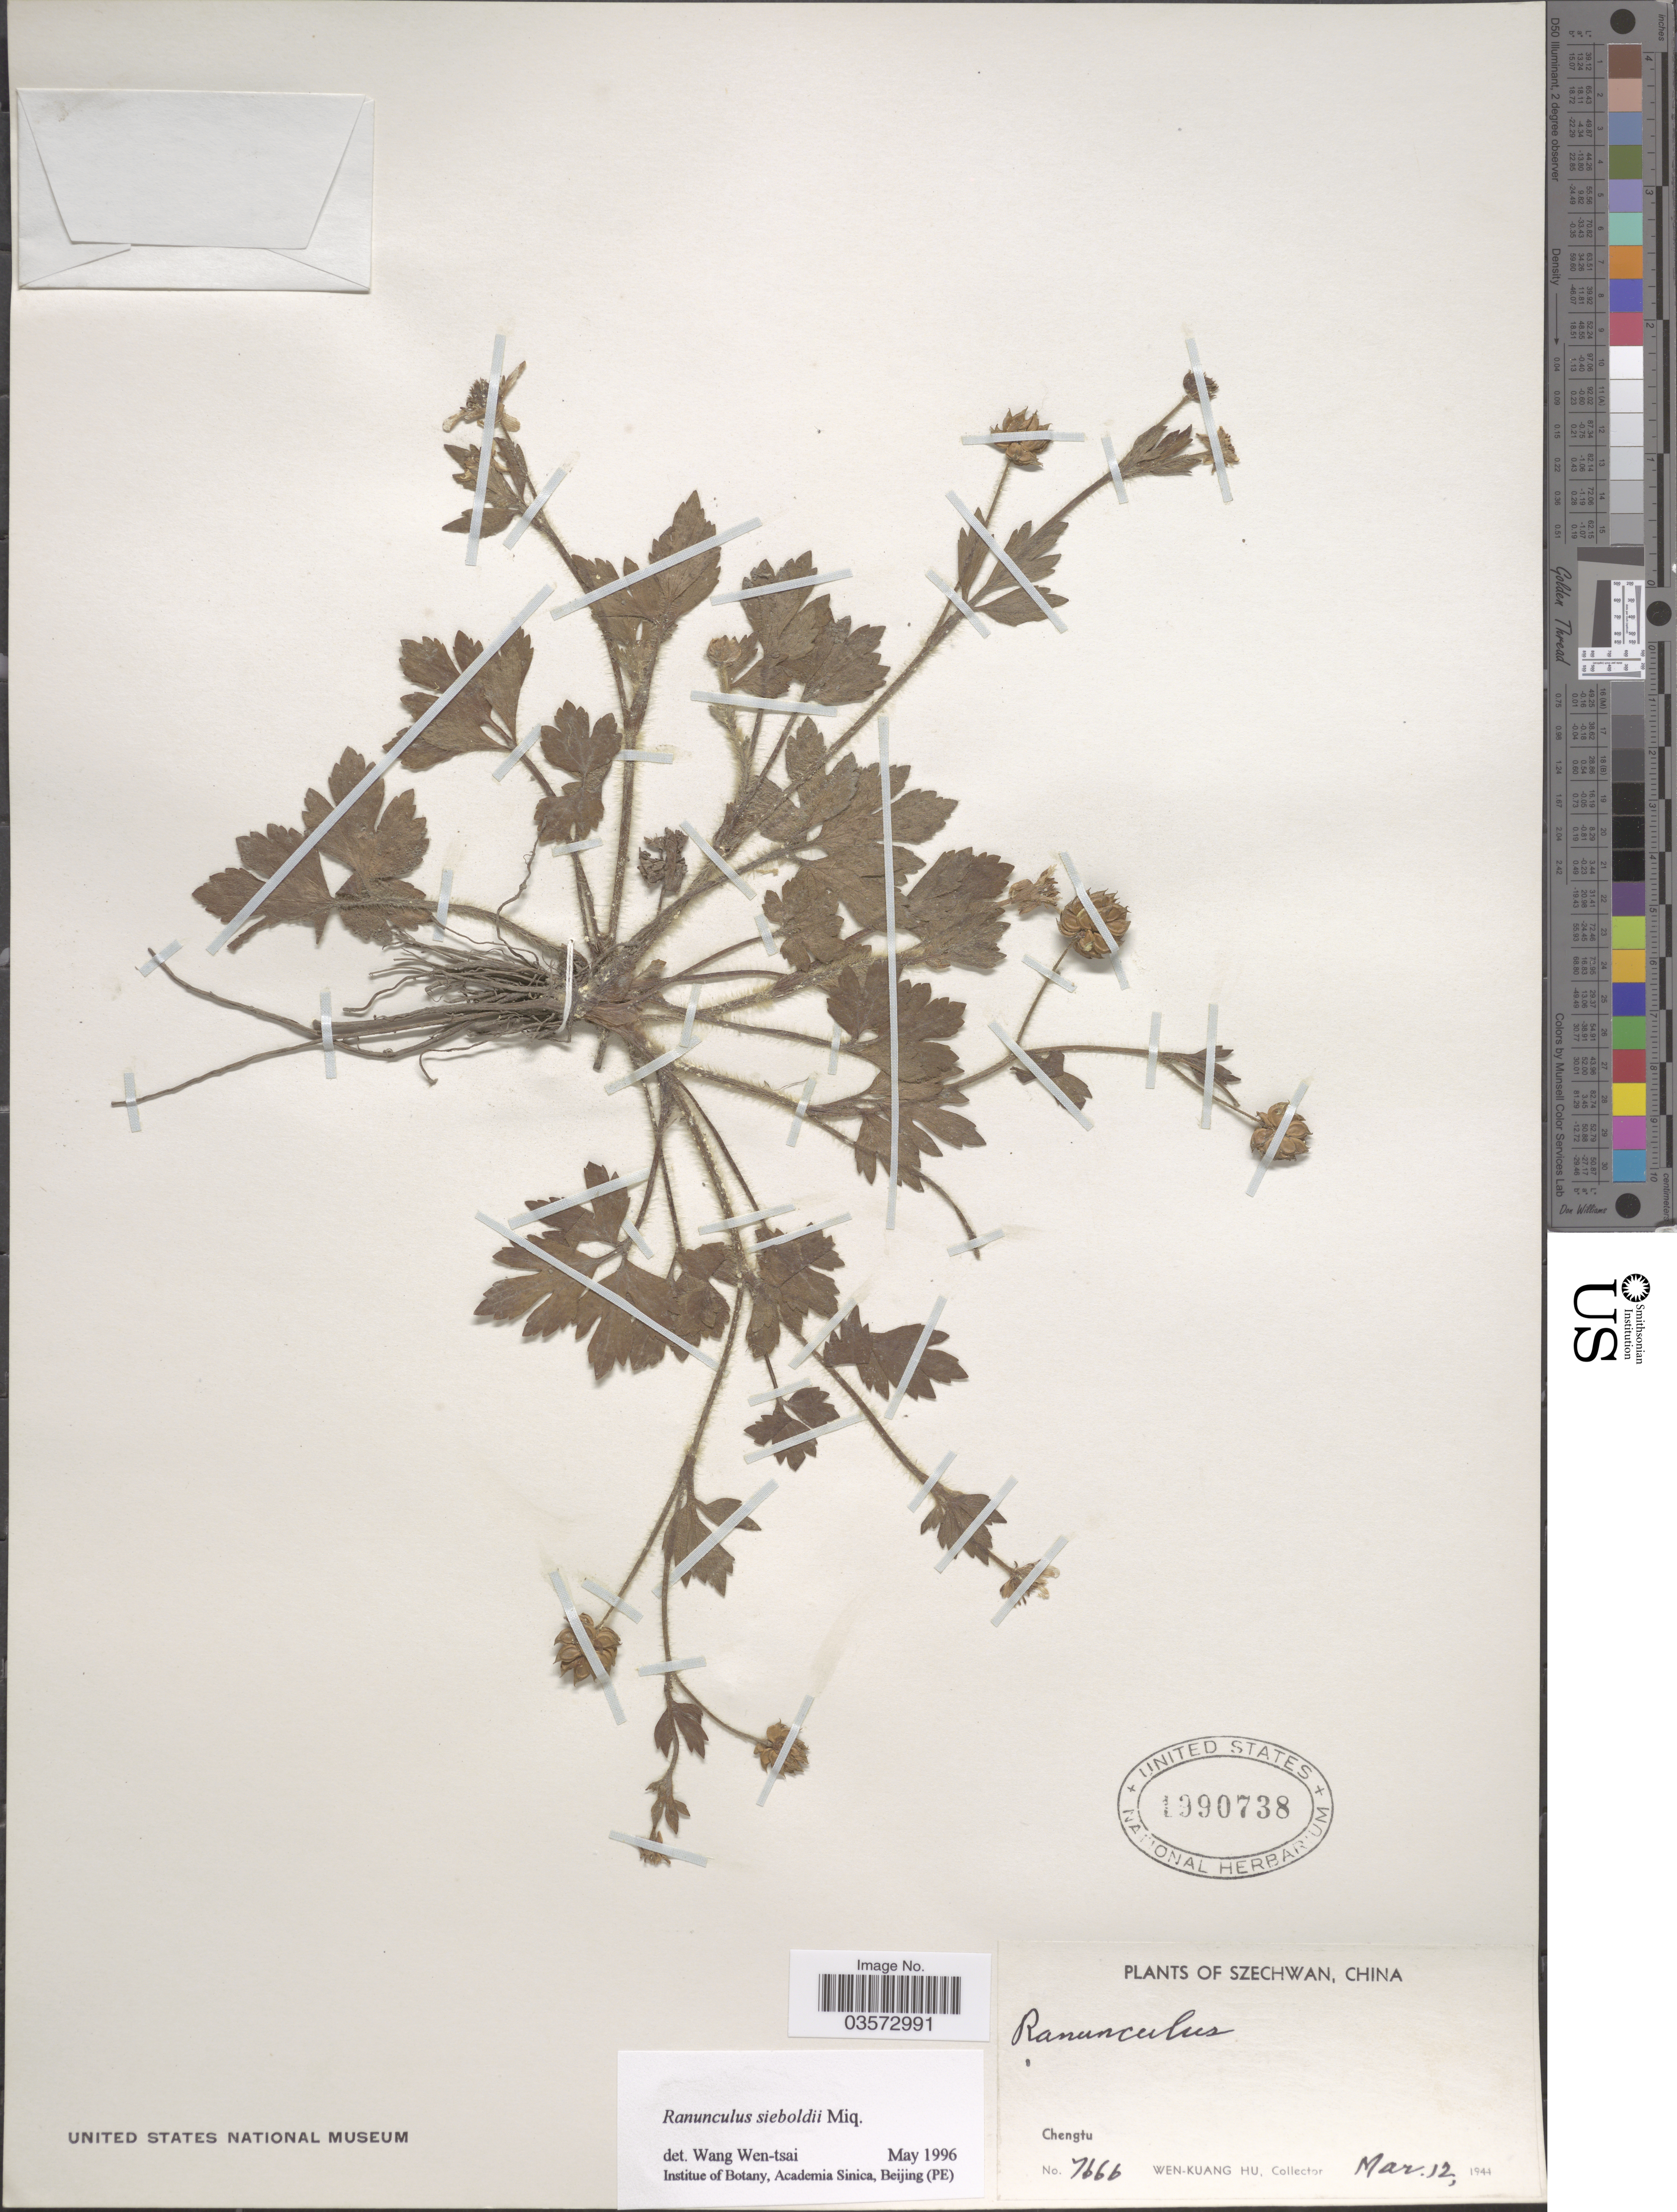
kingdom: Plantae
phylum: Tracheophyta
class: Magnoliopsida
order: Ranunculales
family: Ranunculaceae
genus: Ranunculus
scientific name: Ranunculus sieboldii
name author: Miq.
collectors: W. K. Hu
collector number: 7666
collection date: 1944-03-12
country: China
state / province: Sichuan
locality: Szechwan. Chengtu.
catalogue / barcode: US 1990738